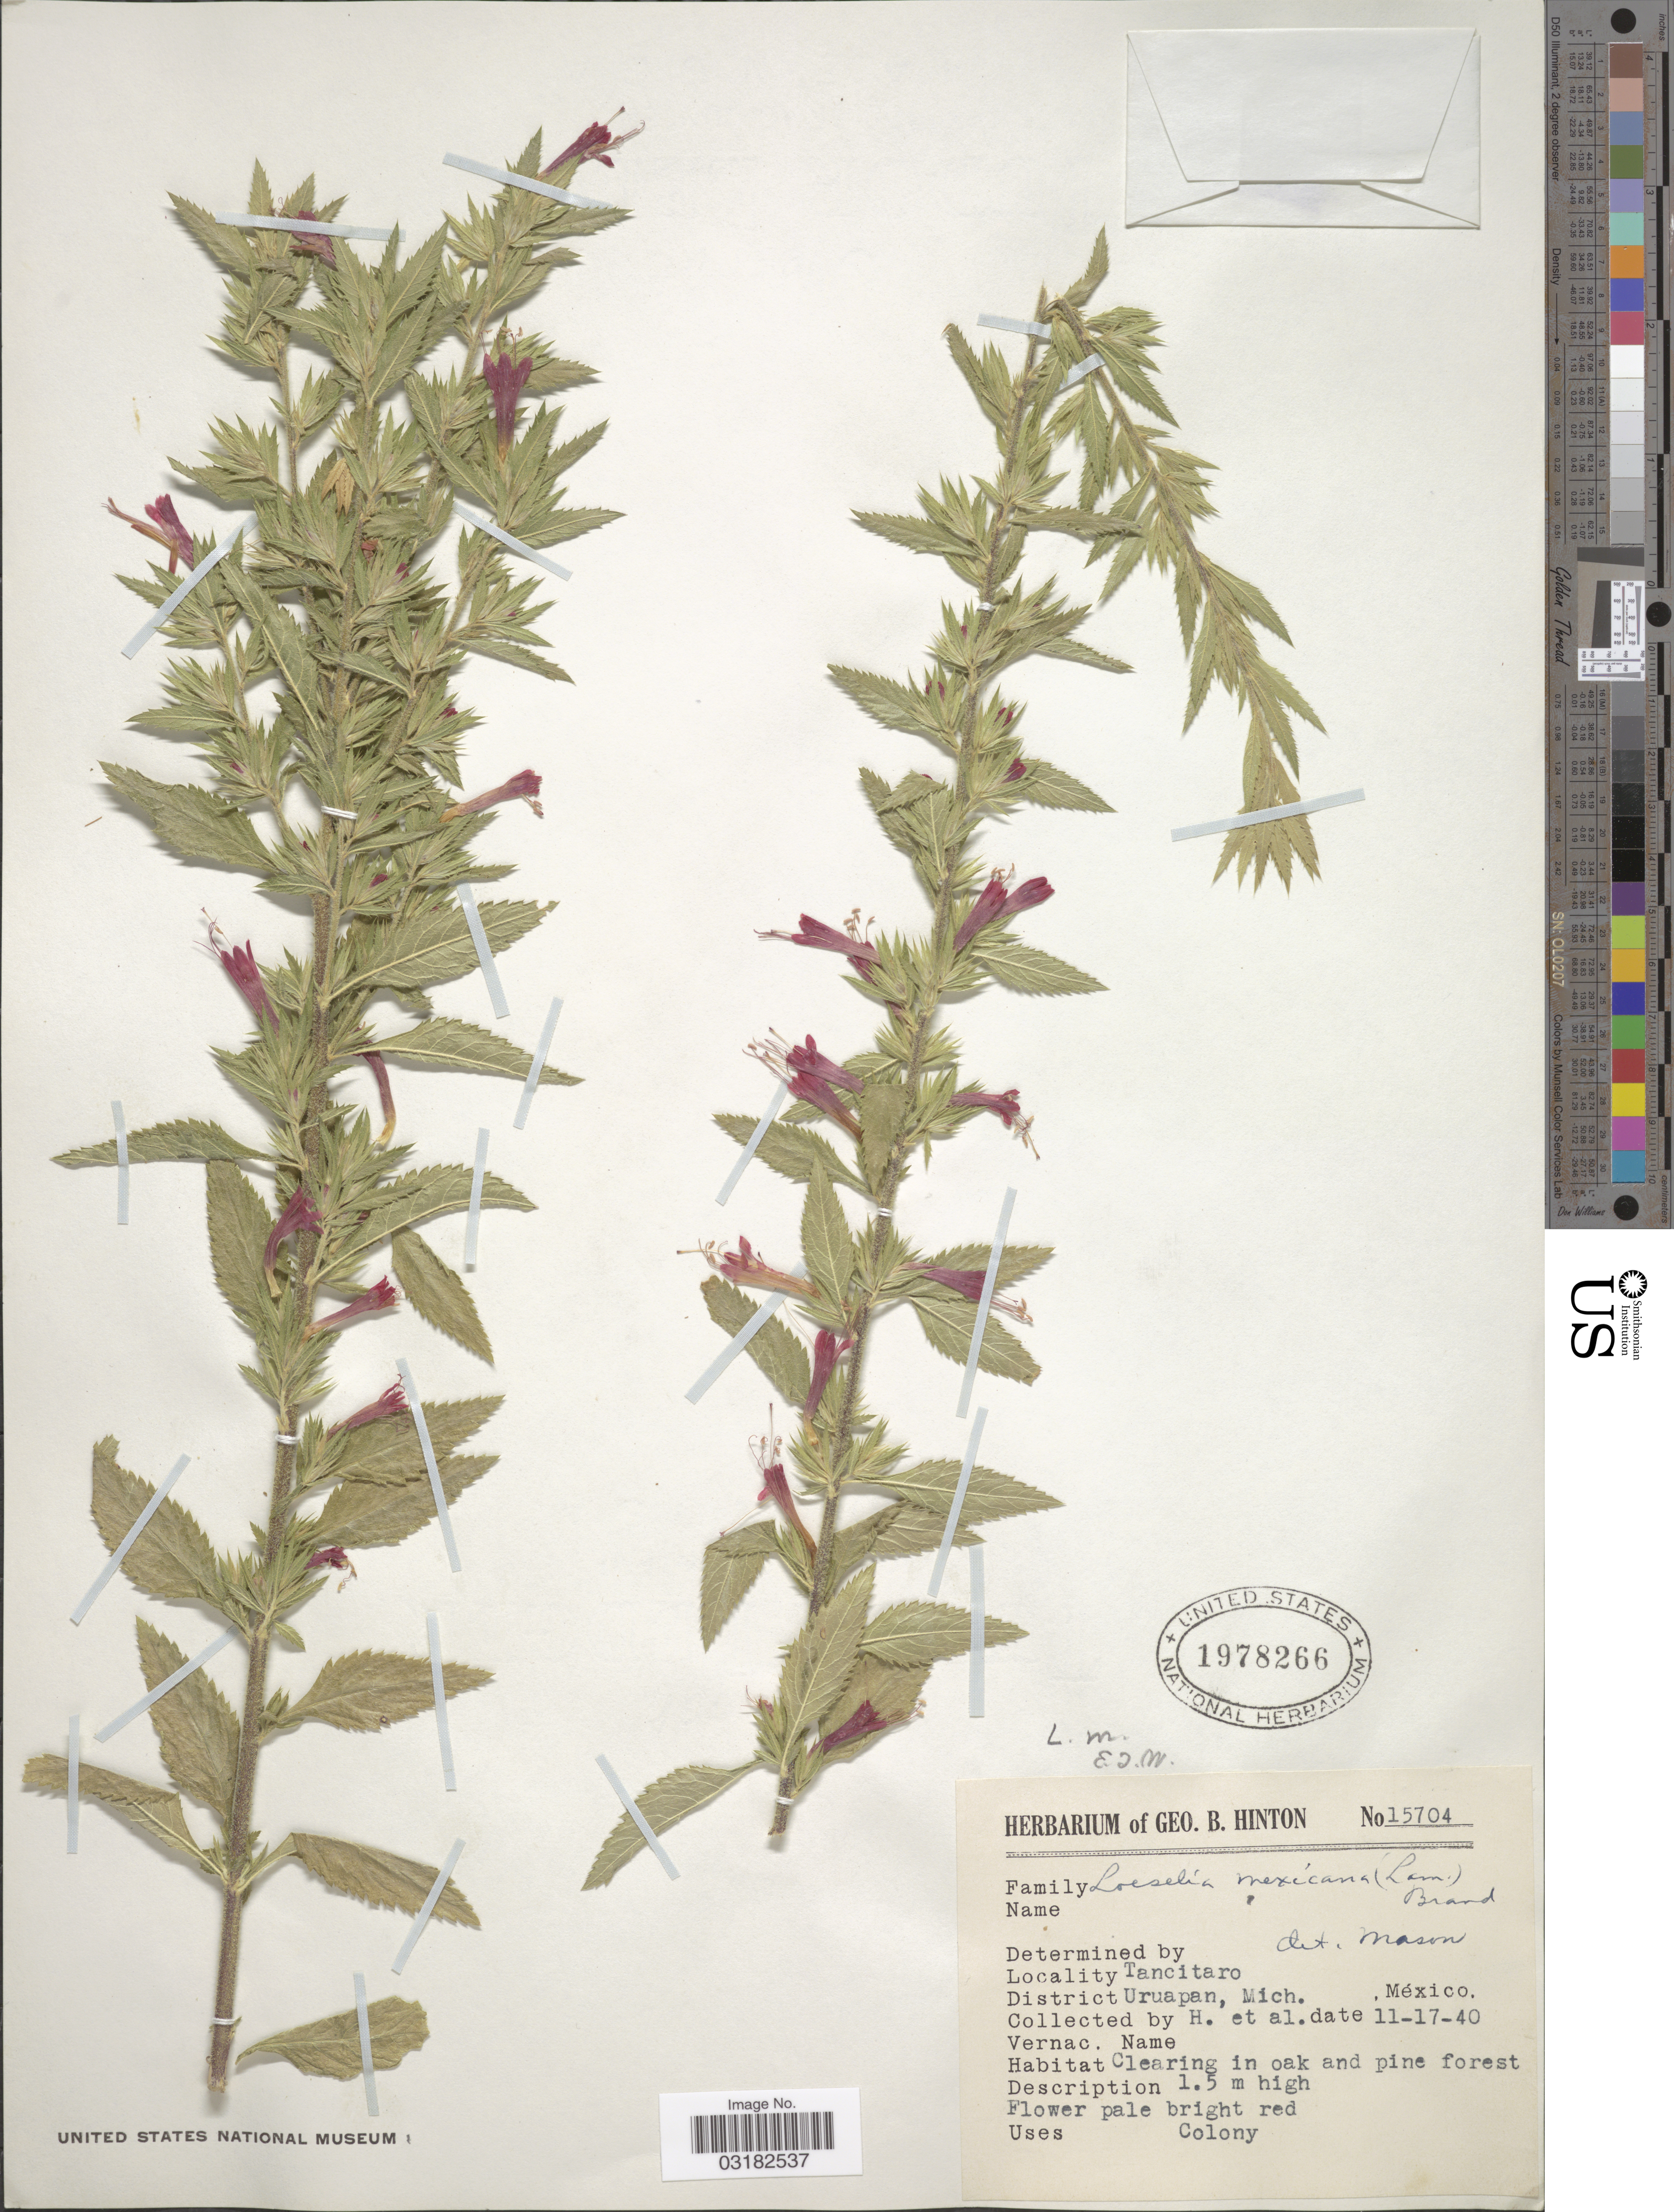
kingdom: Plantae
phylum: Tracheophyta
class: Magnoliopsida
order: Ericales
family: Polemoniaceae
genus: Loeselia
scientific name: Loeselia mexicana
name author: (Lam.) Brand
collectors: G. B. Hinton & et al.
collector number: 15704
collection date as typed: Transcribed d/m/y: 17/11/40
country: Mexico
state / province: Michoacán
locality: Tancitaro. District Uruapan. Clearing in oak and pine forest.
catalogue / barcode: US 1978266